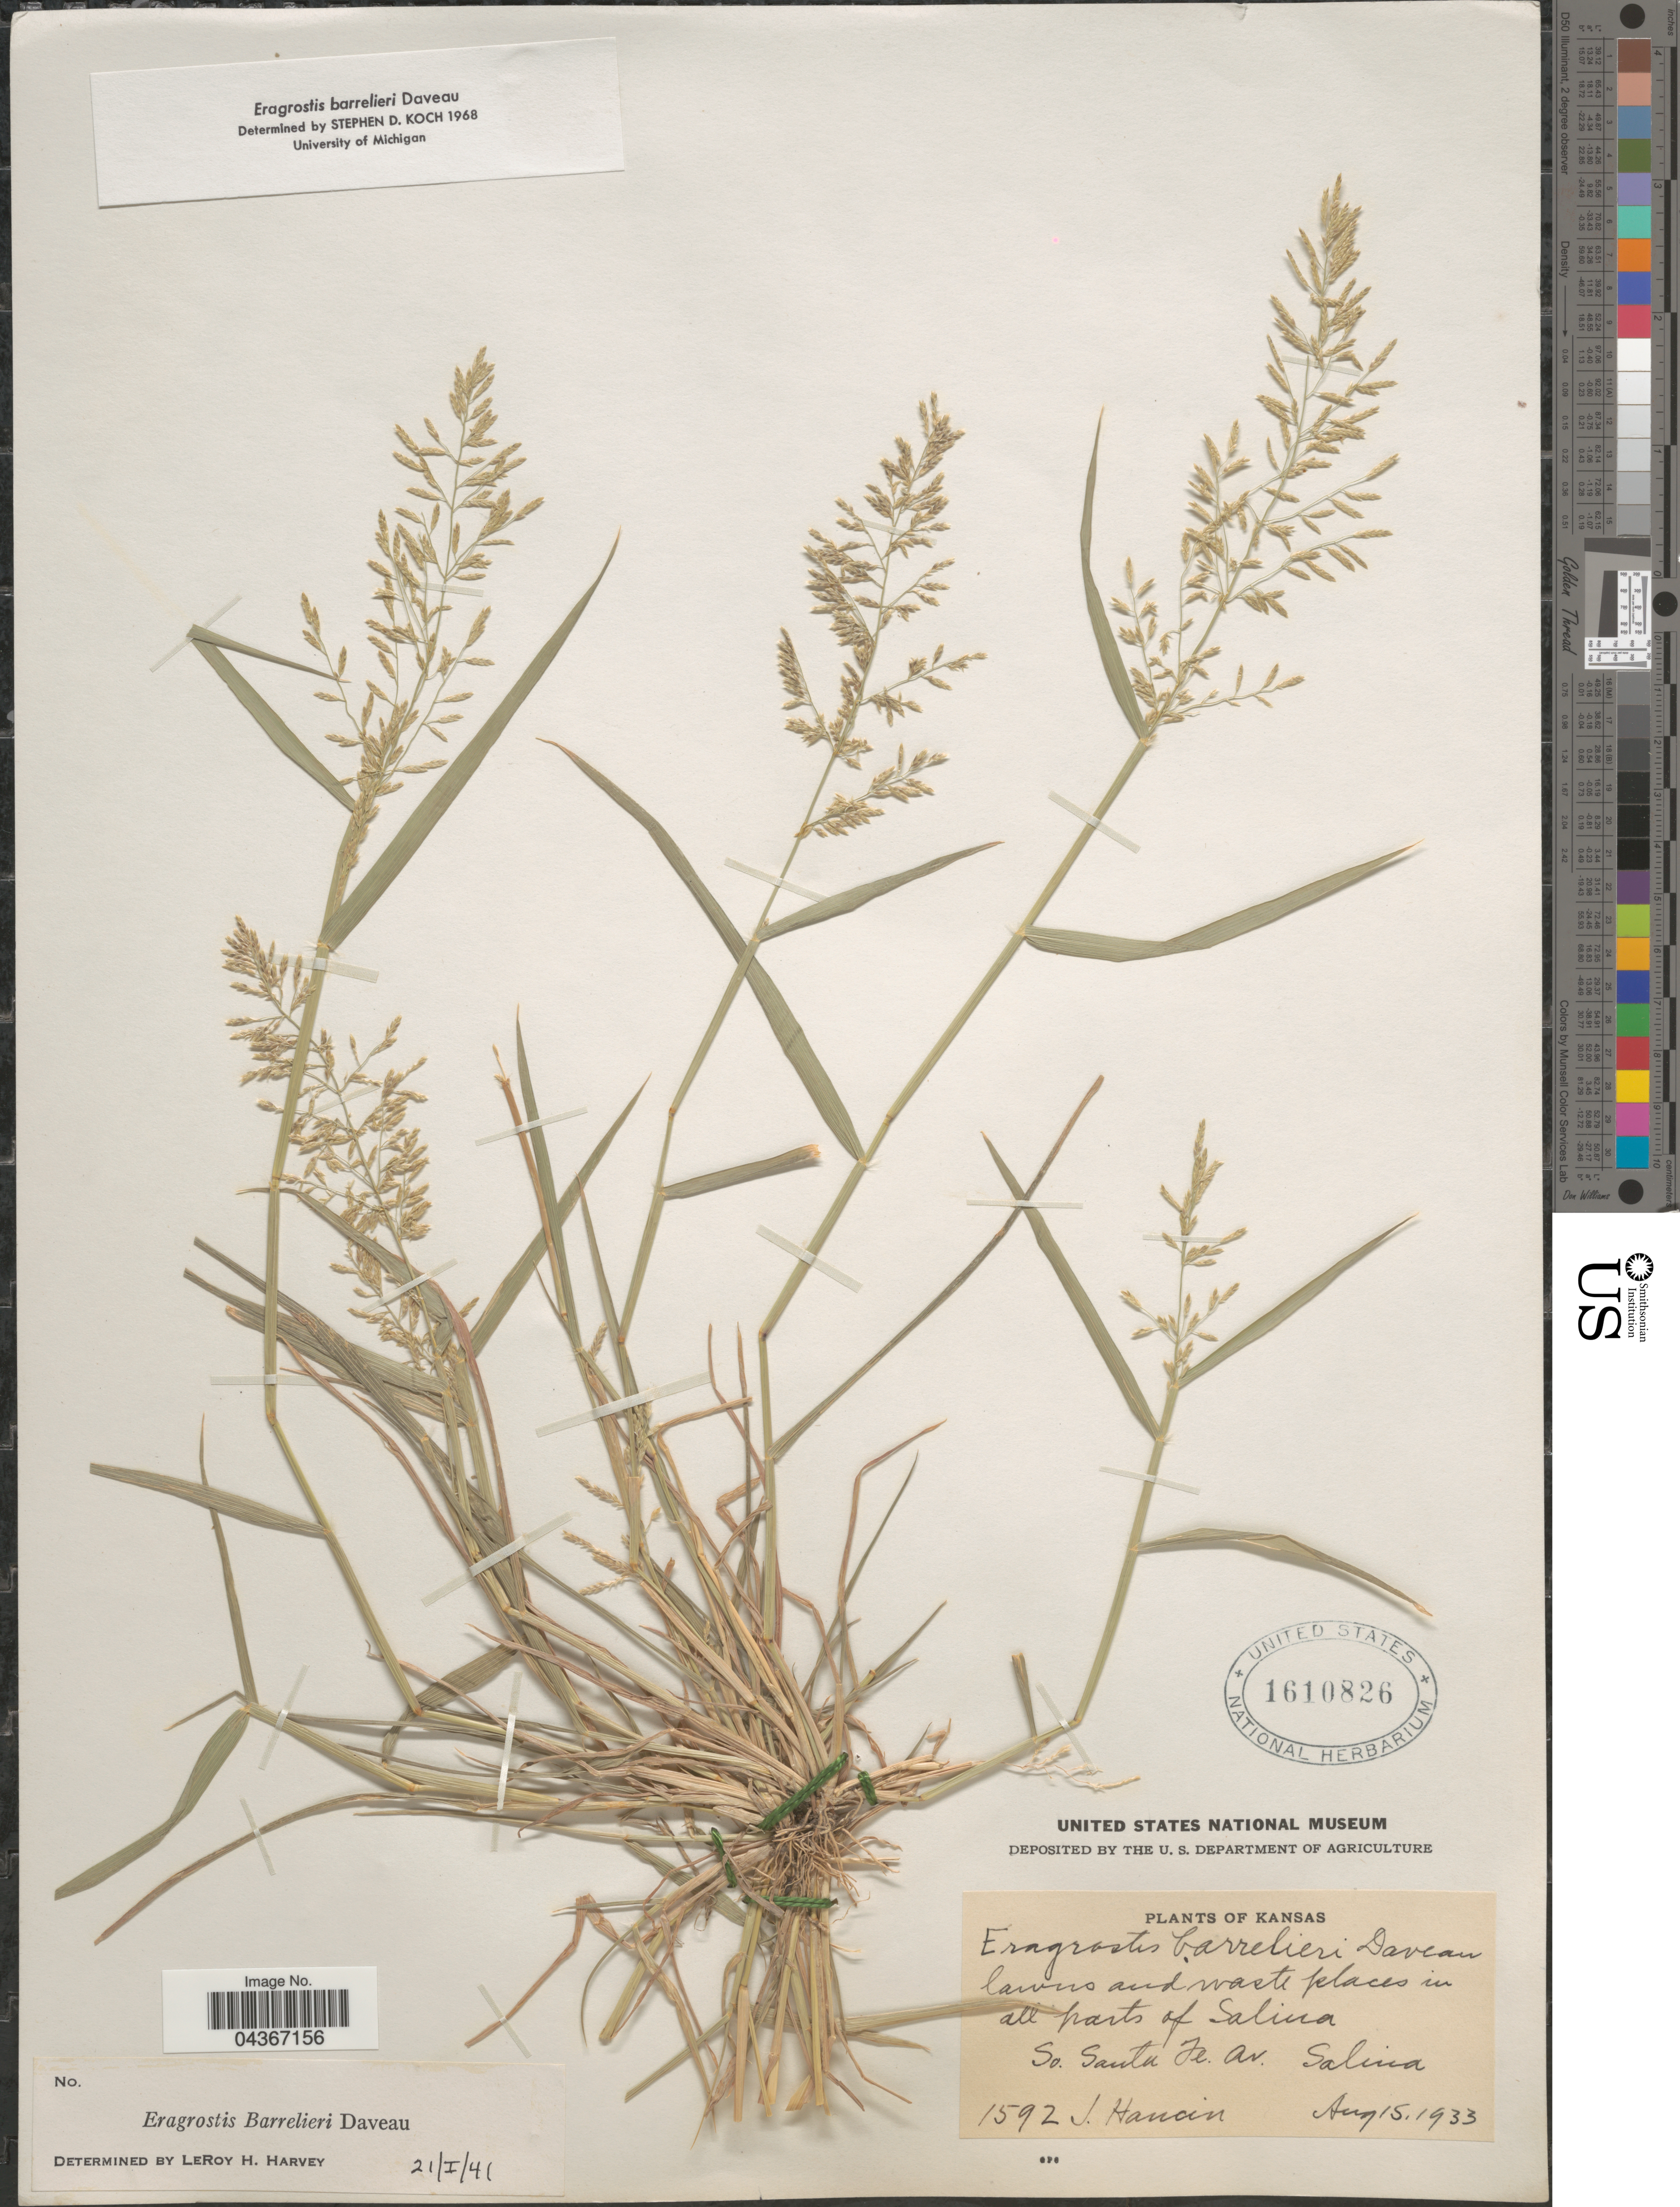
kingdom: Plantae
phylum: Tracheophyta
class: Liliopsida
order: Poales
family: Poaceae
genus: Eragrostis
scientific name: Eragrostis barrelieri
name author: Daveau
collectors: J. Hancin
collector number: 1592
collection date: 1933-08-15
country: United States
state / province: Kansas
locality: In all parts of Salina. So. Santa Fe. Av. Salina.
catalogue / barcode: US 1610826